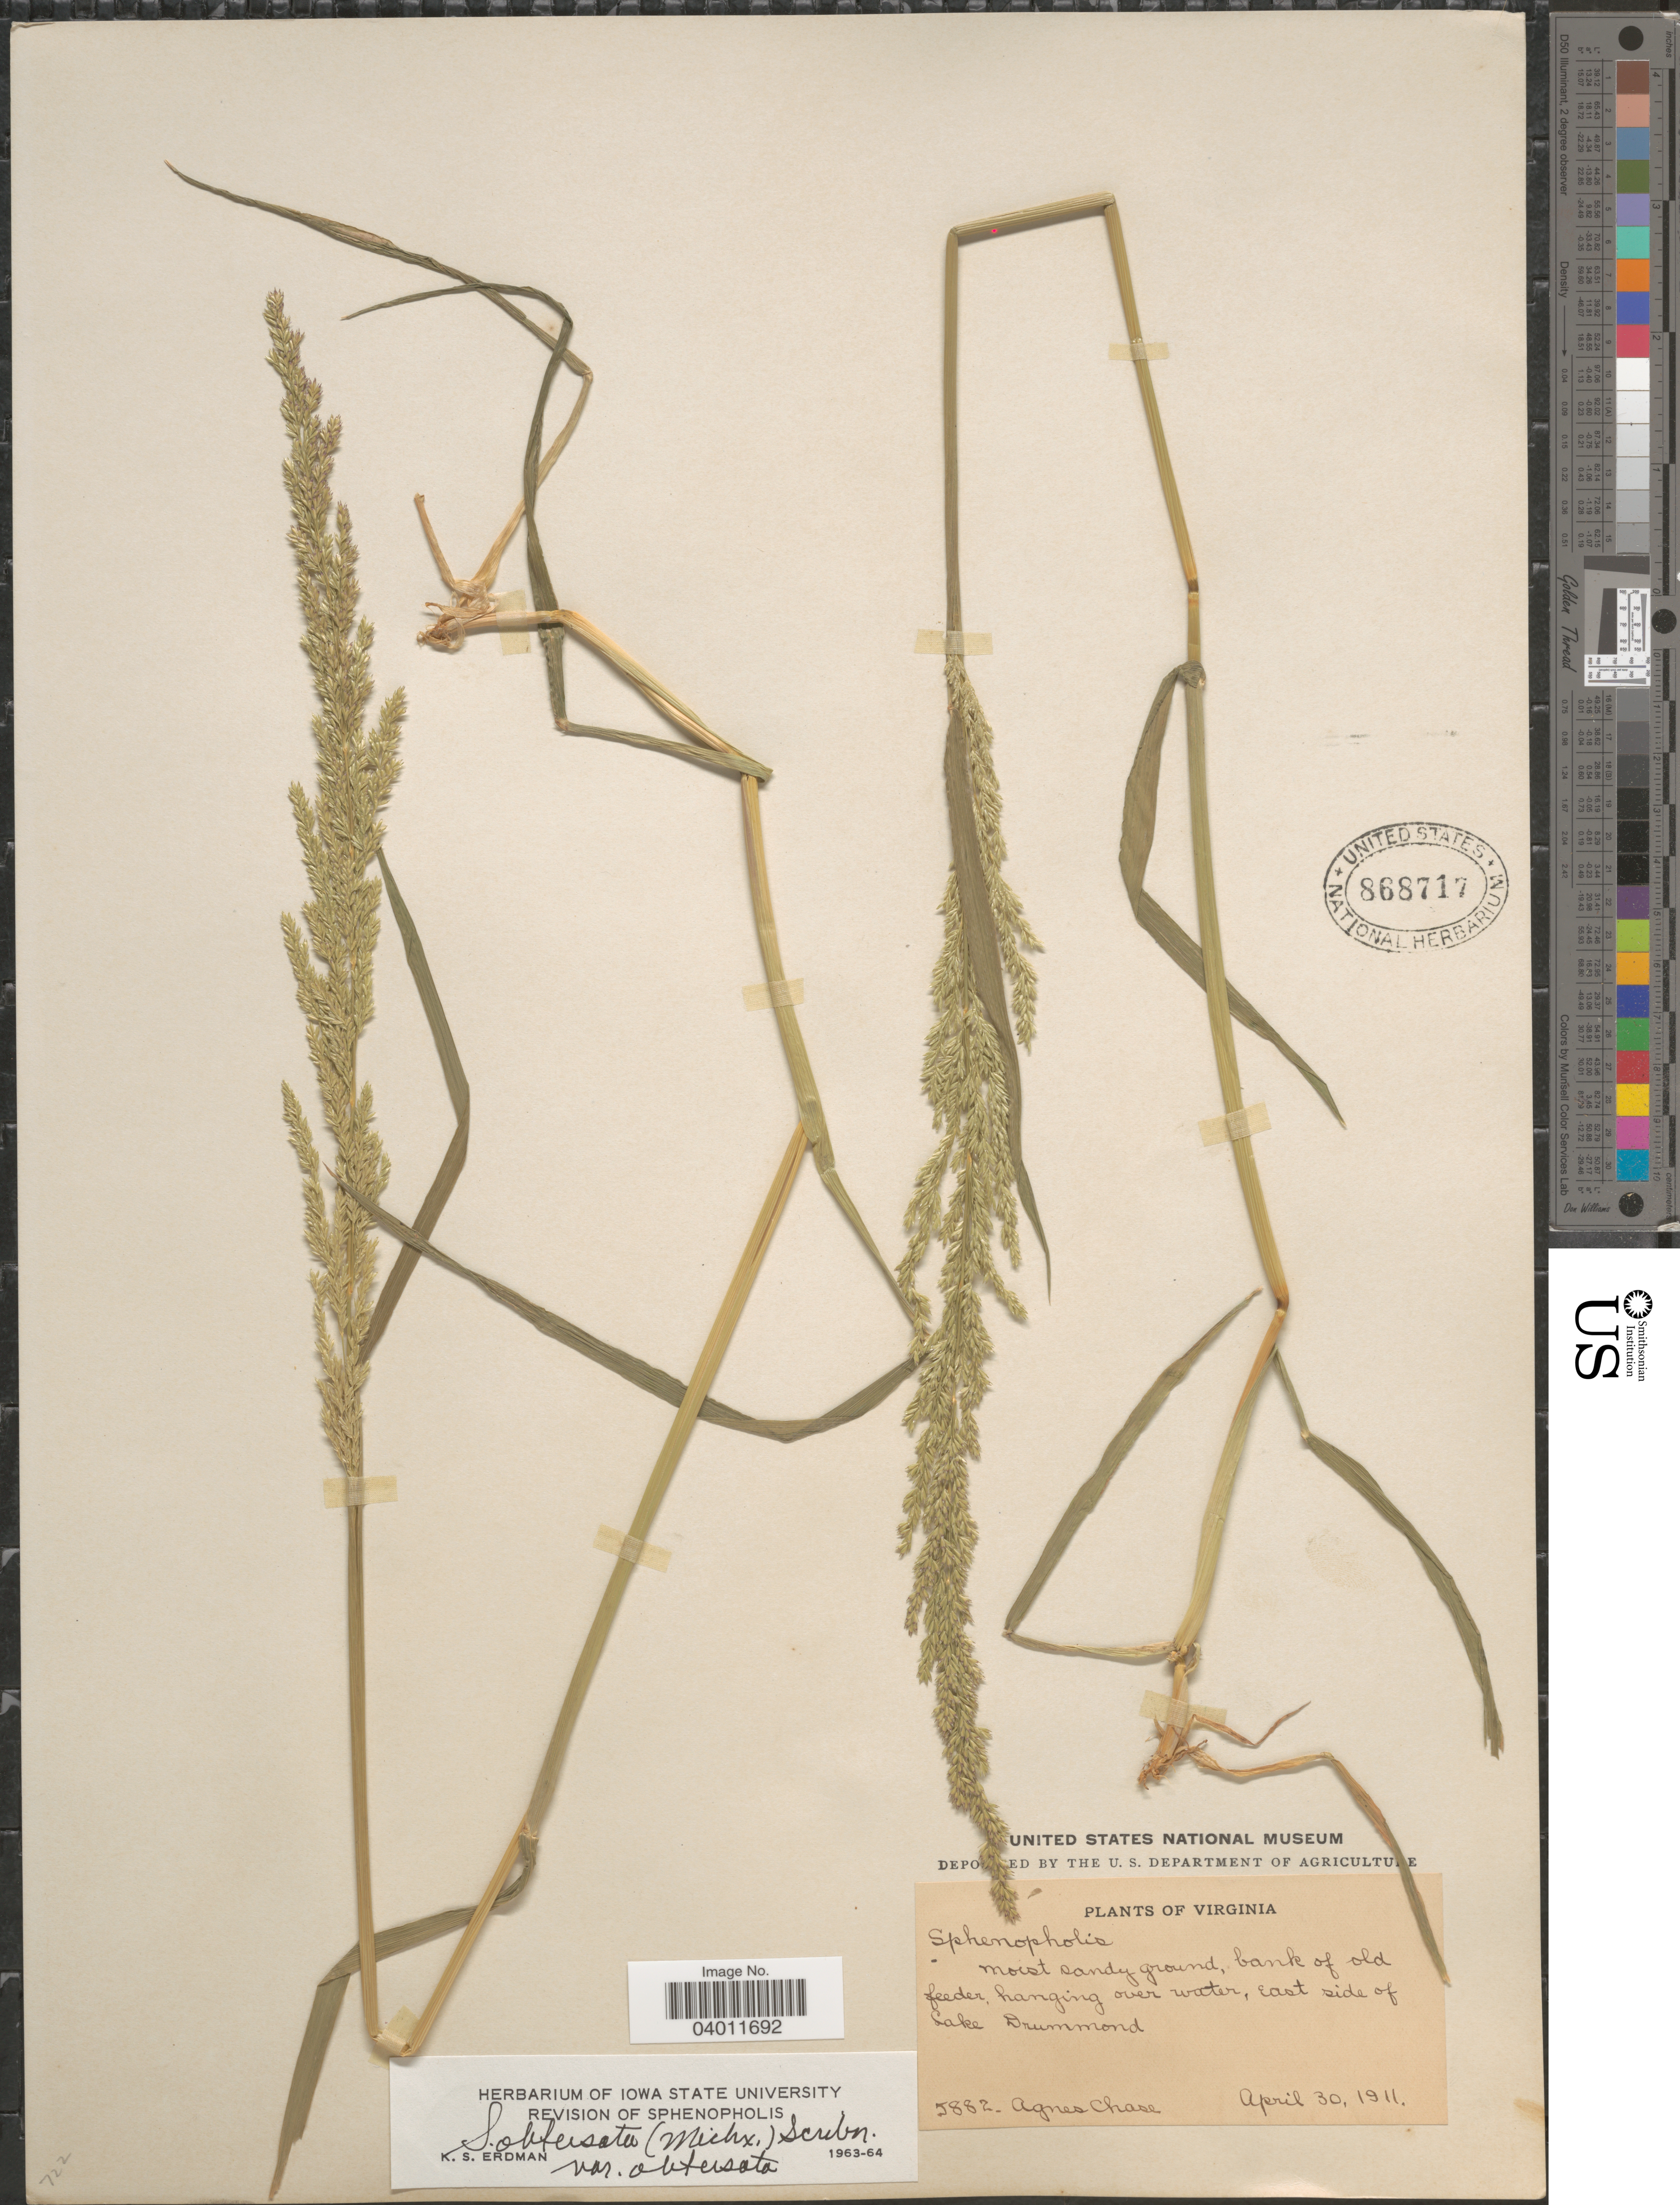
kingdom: Plantae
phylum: Tracheophyta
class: Liliopsida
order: Poales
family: Poaceae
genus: Sphenopholis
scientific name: Sphenopholis obtusata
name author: (Michx.) Scribn.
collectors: A. Chase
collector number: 5882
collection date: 1911-04-30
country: United States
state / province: Virginia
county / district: City of Chesapeake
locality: Bank of old feeder, hanging over water, E side of Lake Drummond.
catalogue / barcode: US 868717